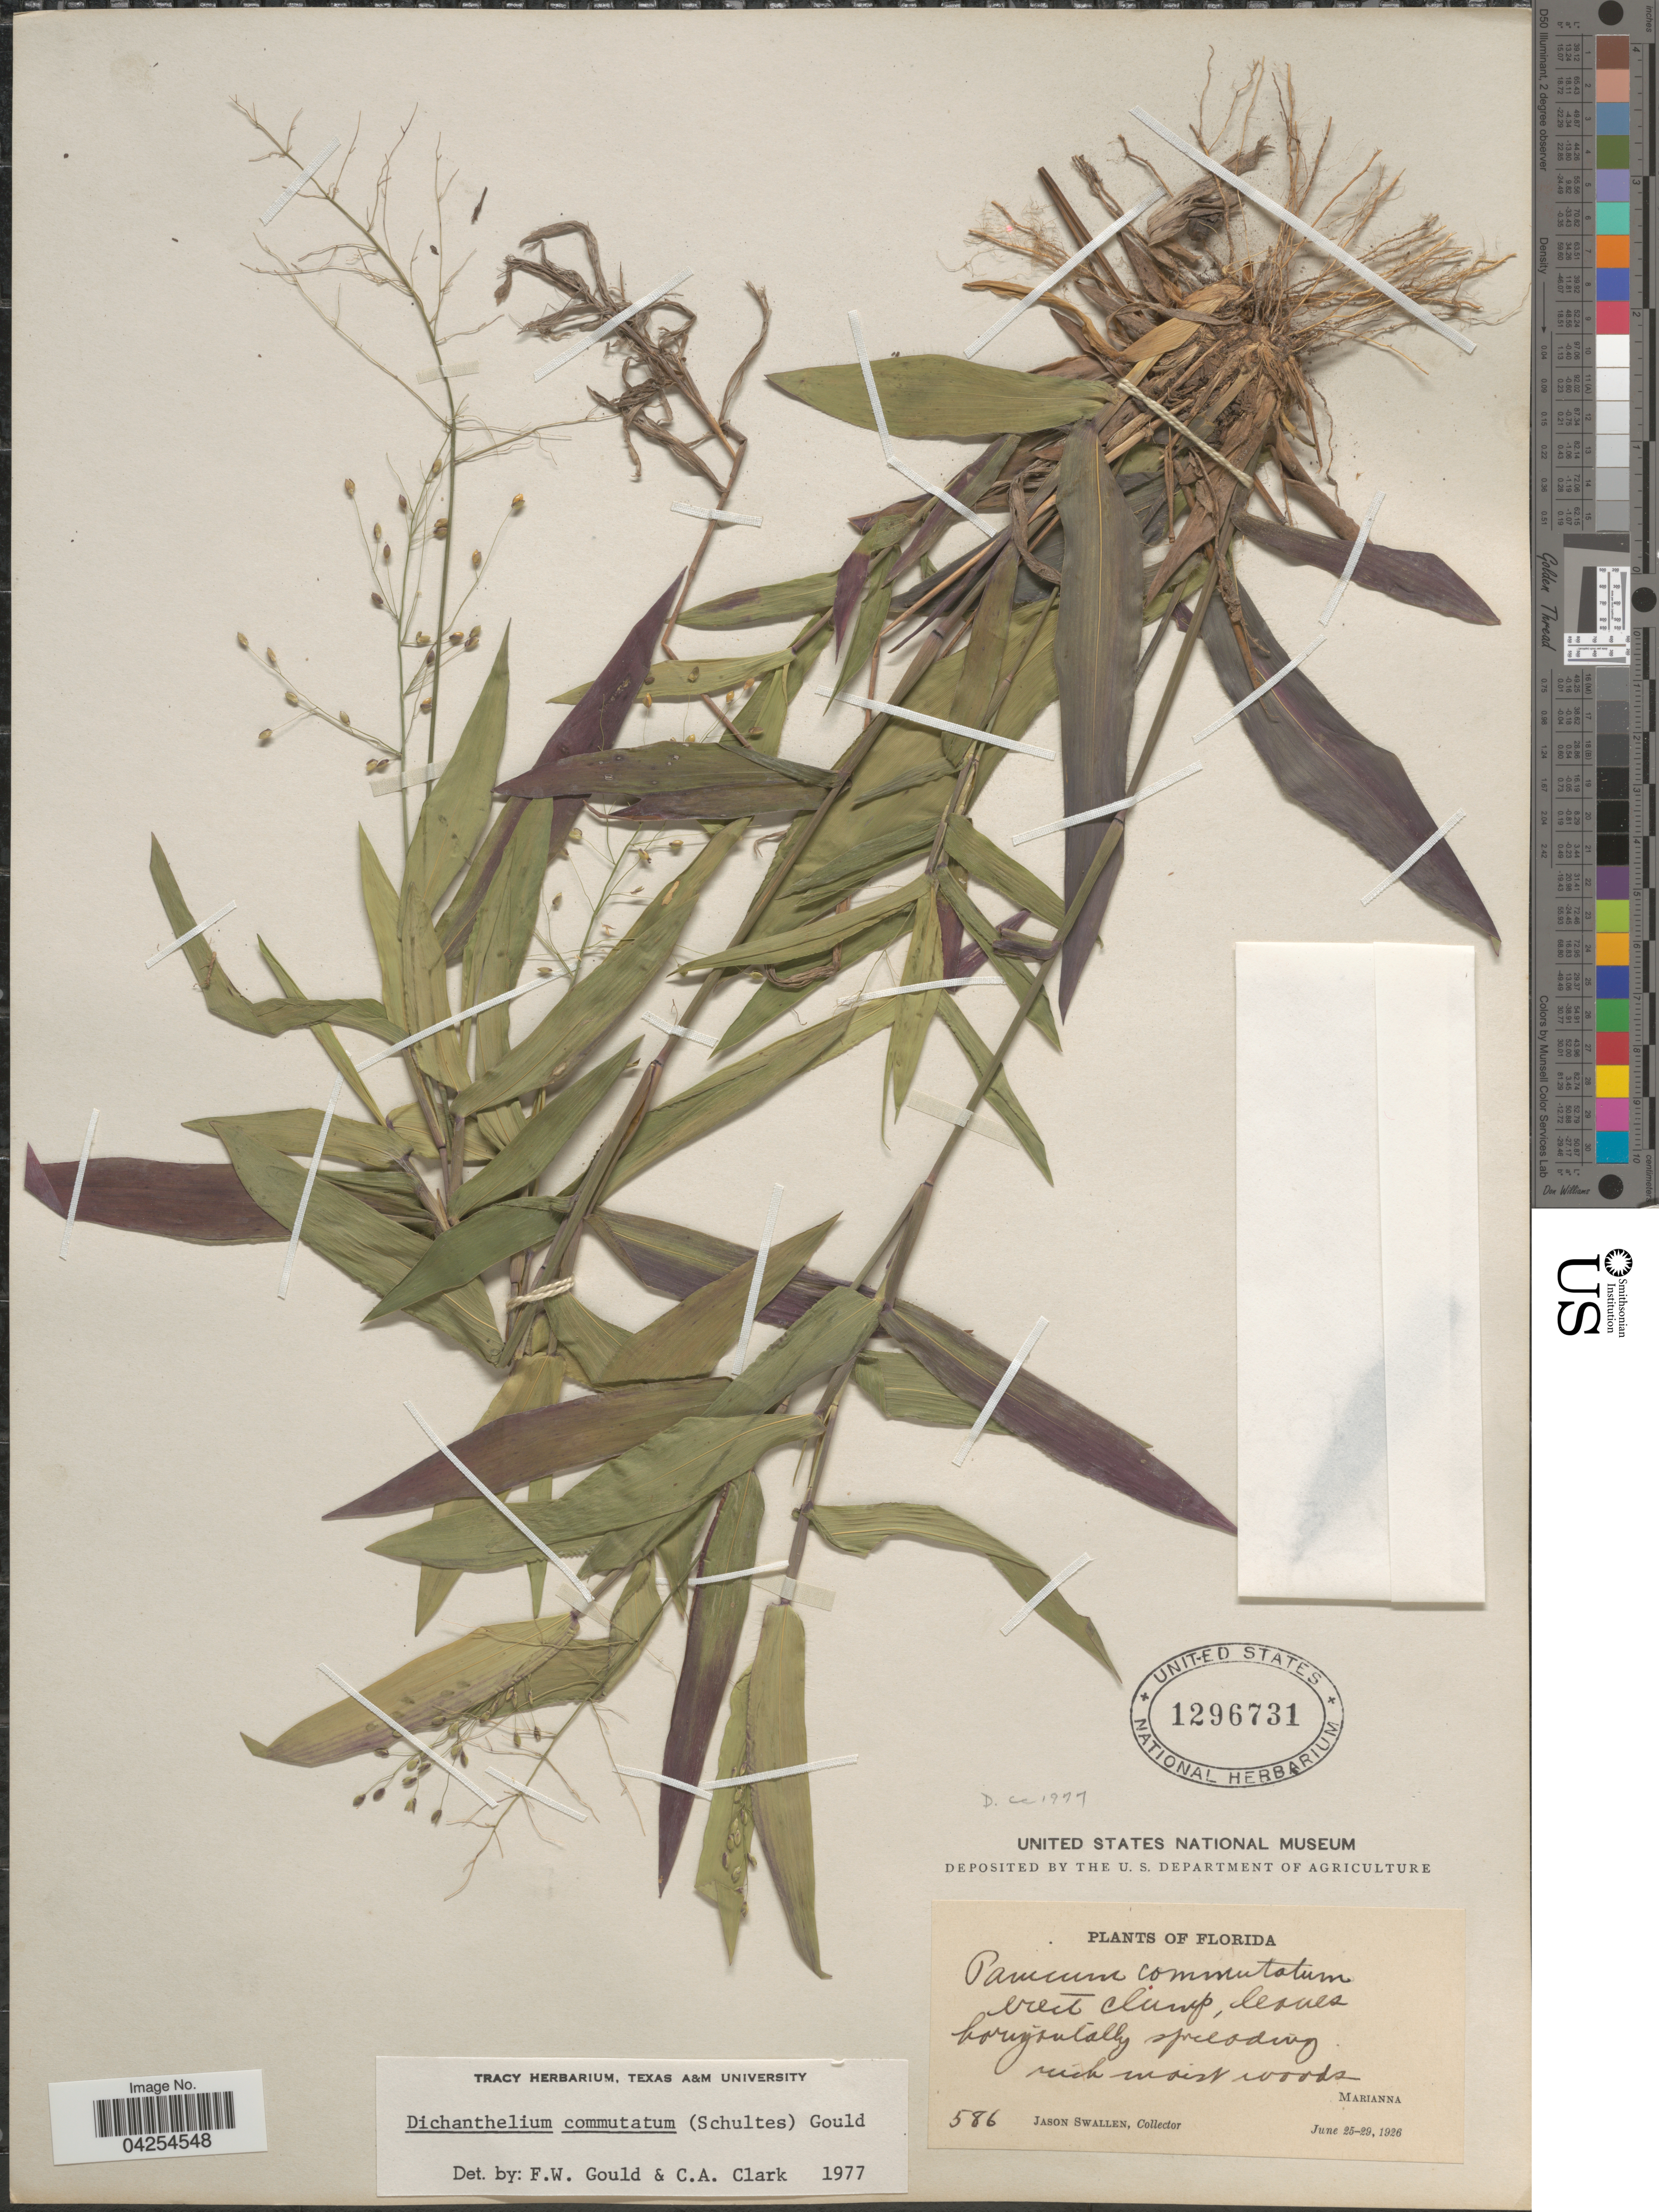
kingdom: Plantae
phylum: Tracheophyta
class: Liliopsida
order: Poales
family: Poaceae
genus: Dichanthelium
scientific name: Dichanthelium commutatum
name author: (Schult.) Gould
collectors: J. R. Swallen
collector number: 586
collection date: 1926-06-25/1926-06-29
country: United States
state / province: Florida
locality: Marianna.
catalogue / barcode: US 1296731